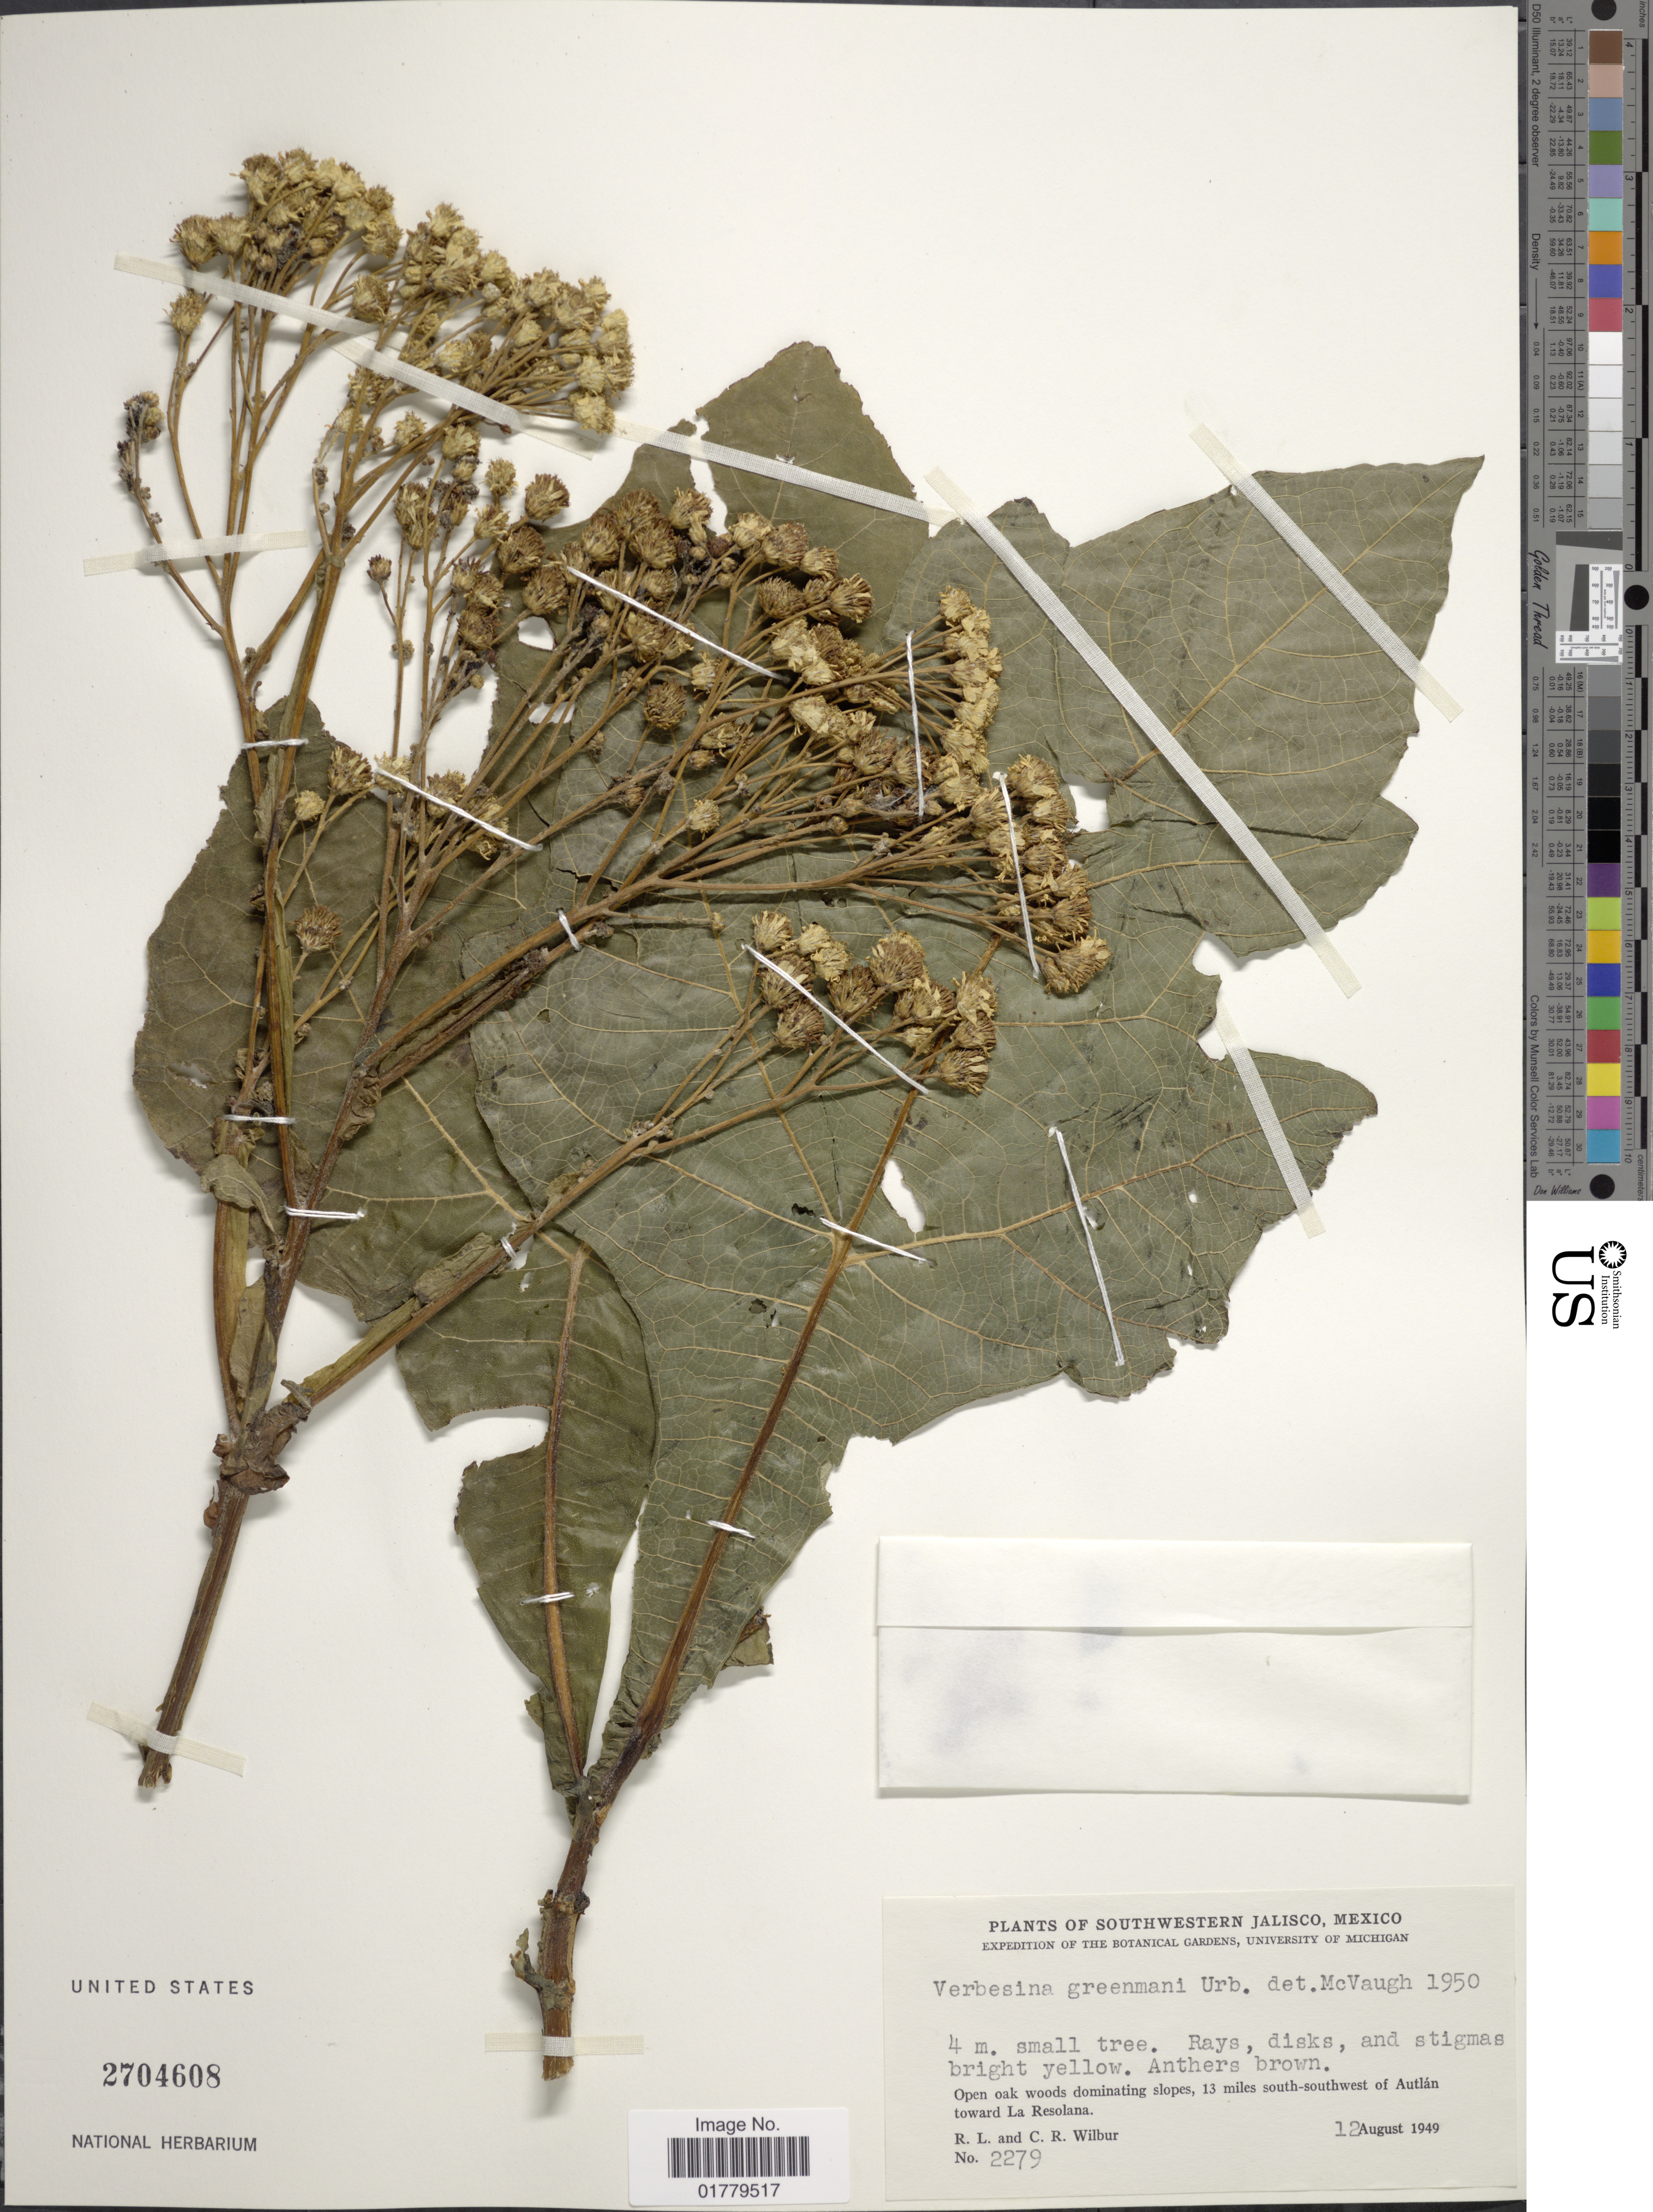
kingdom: Plantae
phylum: Tracheophyta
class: Magnoliopsida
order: Asterales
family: Asteraceae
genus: Verbesina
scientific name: Verbesina fastigiata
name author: B.L. Rob. & Greenm.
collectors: R. L. Wilbur & C. Wilbur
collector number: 2279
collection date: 1949-08-12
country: Mexico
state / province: Jalisco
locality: Southwestern Jalisco, Open oak woods dominating slopes, 13 miles south-southwest of Autlán toward La Resolana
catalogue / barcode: US 2704608